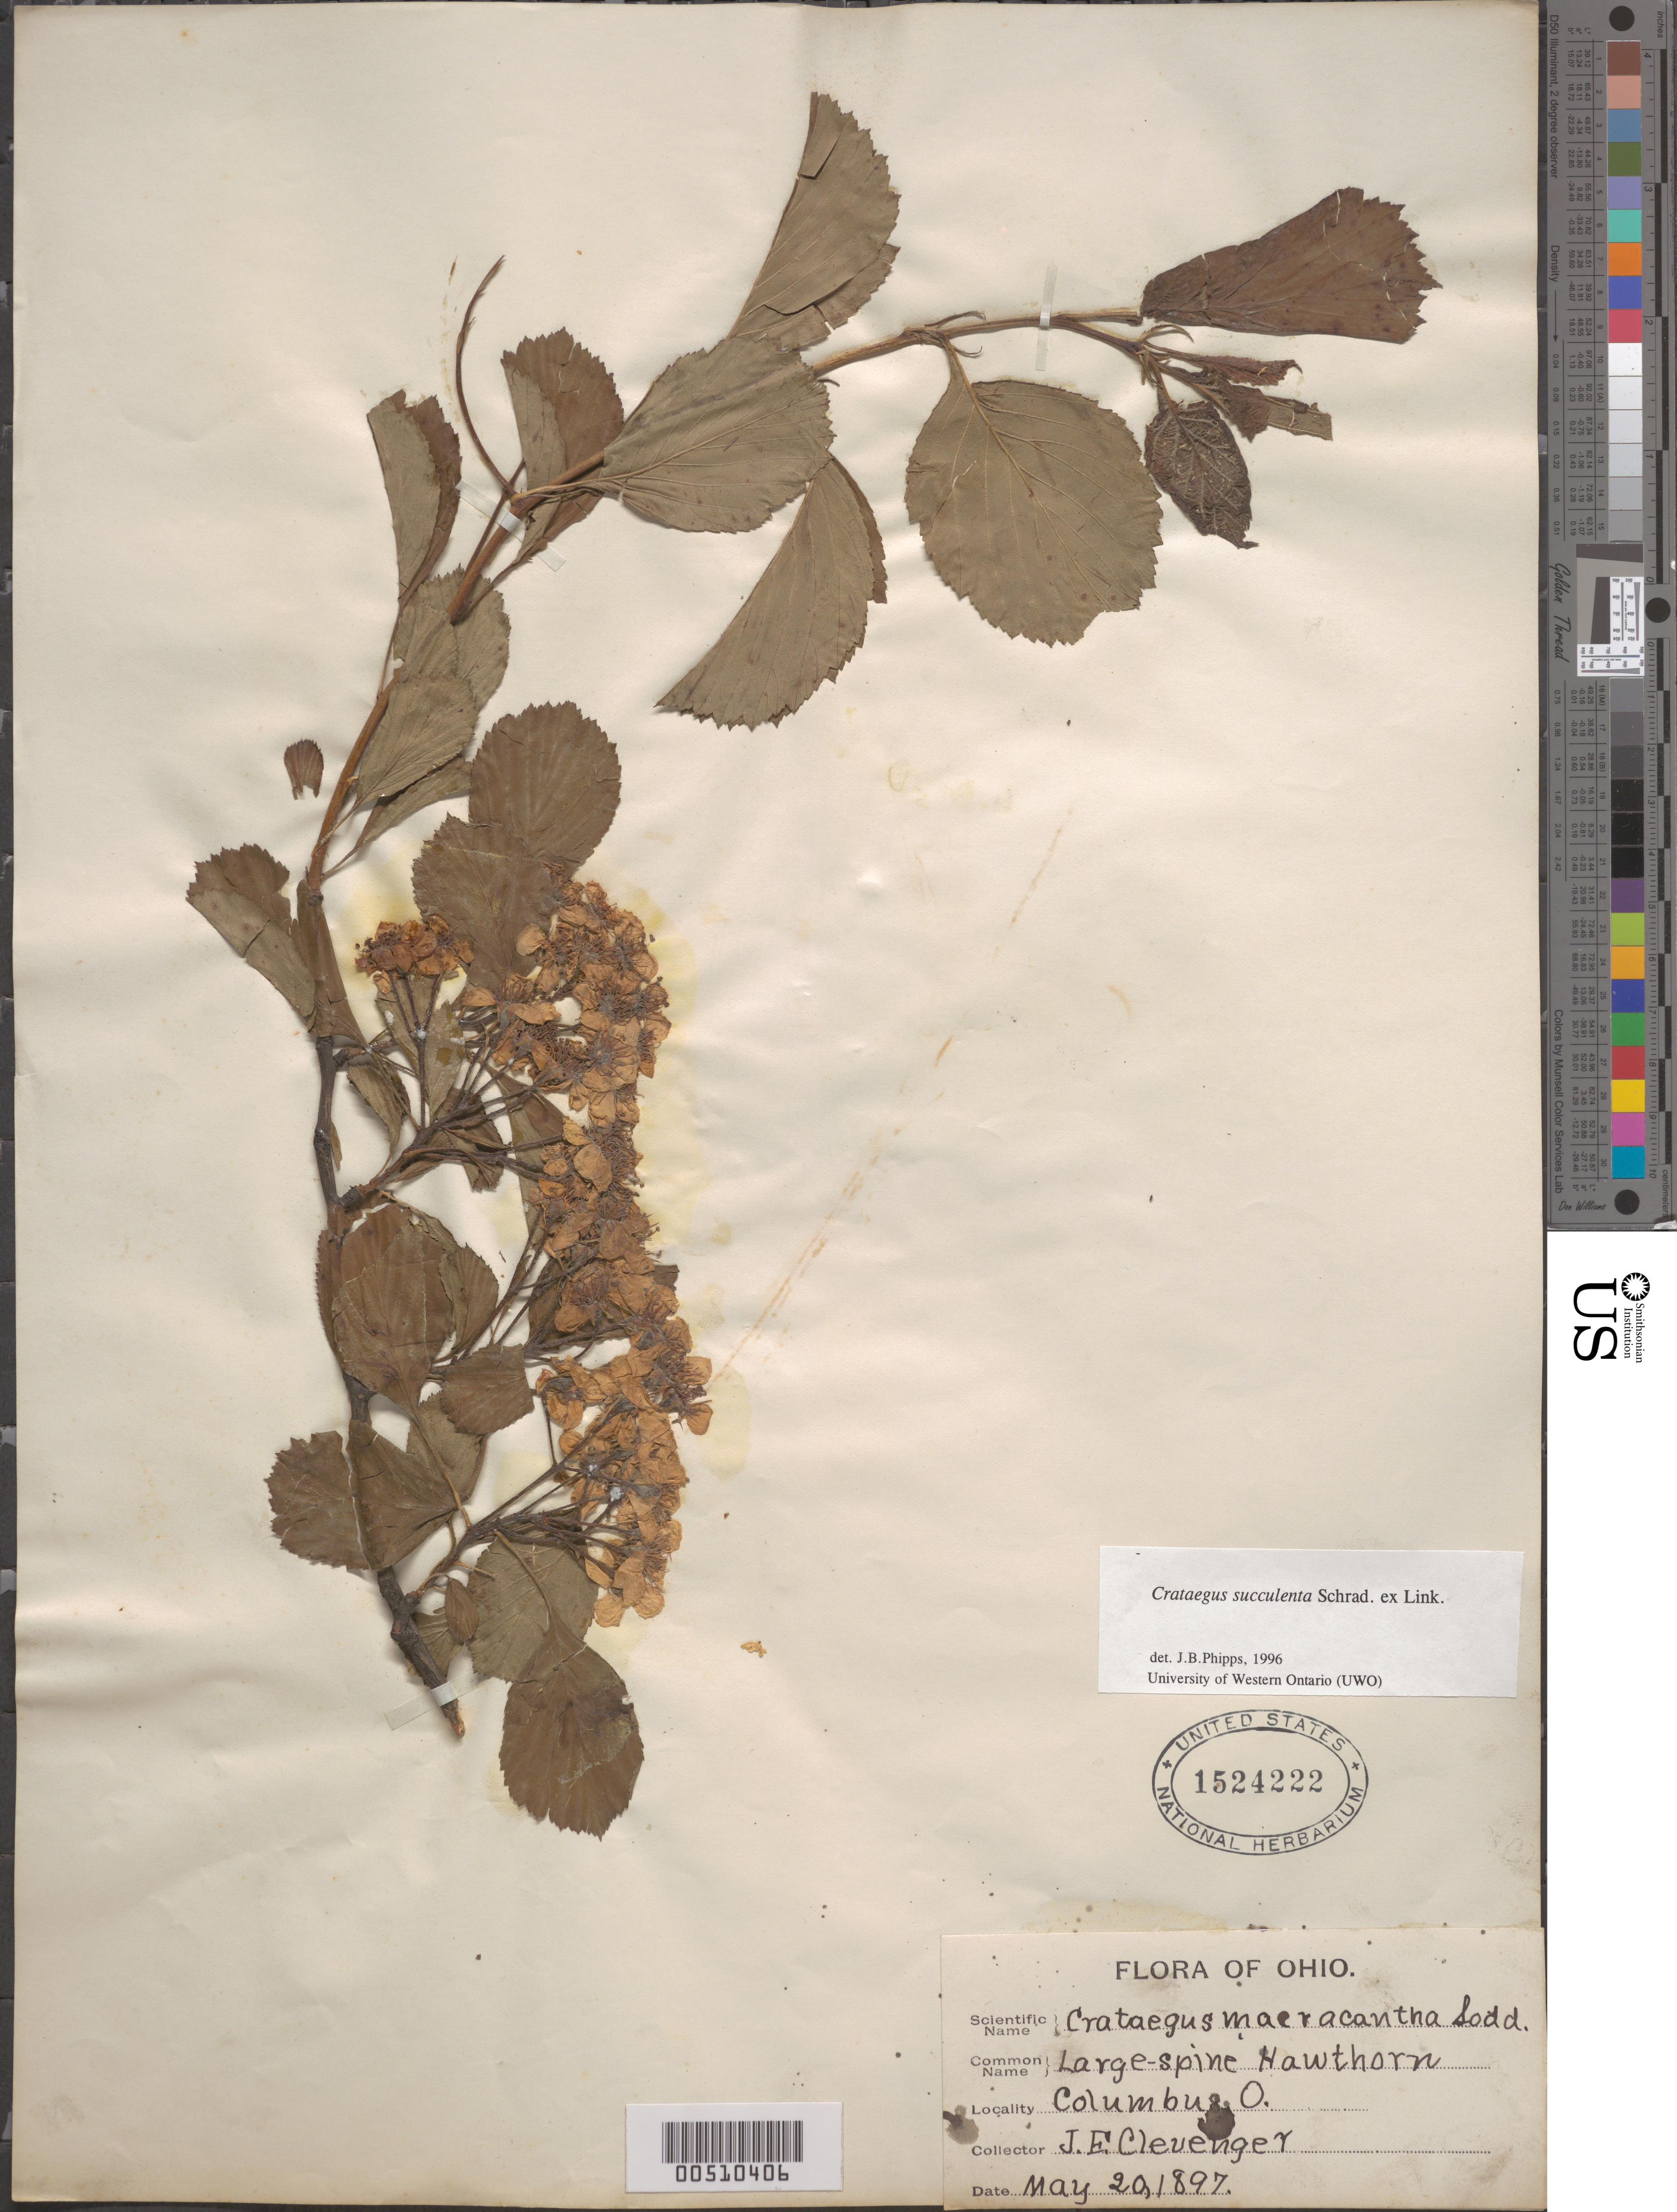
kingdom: Plantae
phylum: Tracheophyta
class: Magnoliopsida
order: Rosales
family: Rosaceae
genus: Crataegus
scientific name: Crataegus succulenta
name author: Schrad. ex Link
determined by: Phipps, James B., (UWO), University of Western Ontario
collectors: J. Clevenger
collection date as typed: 20 May 1897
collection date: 1897-05-20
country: United States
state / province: Ohio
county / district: Franklin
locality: Columbus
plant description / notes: Common name: Large-spine Hawthorn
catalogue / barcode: US 1524222